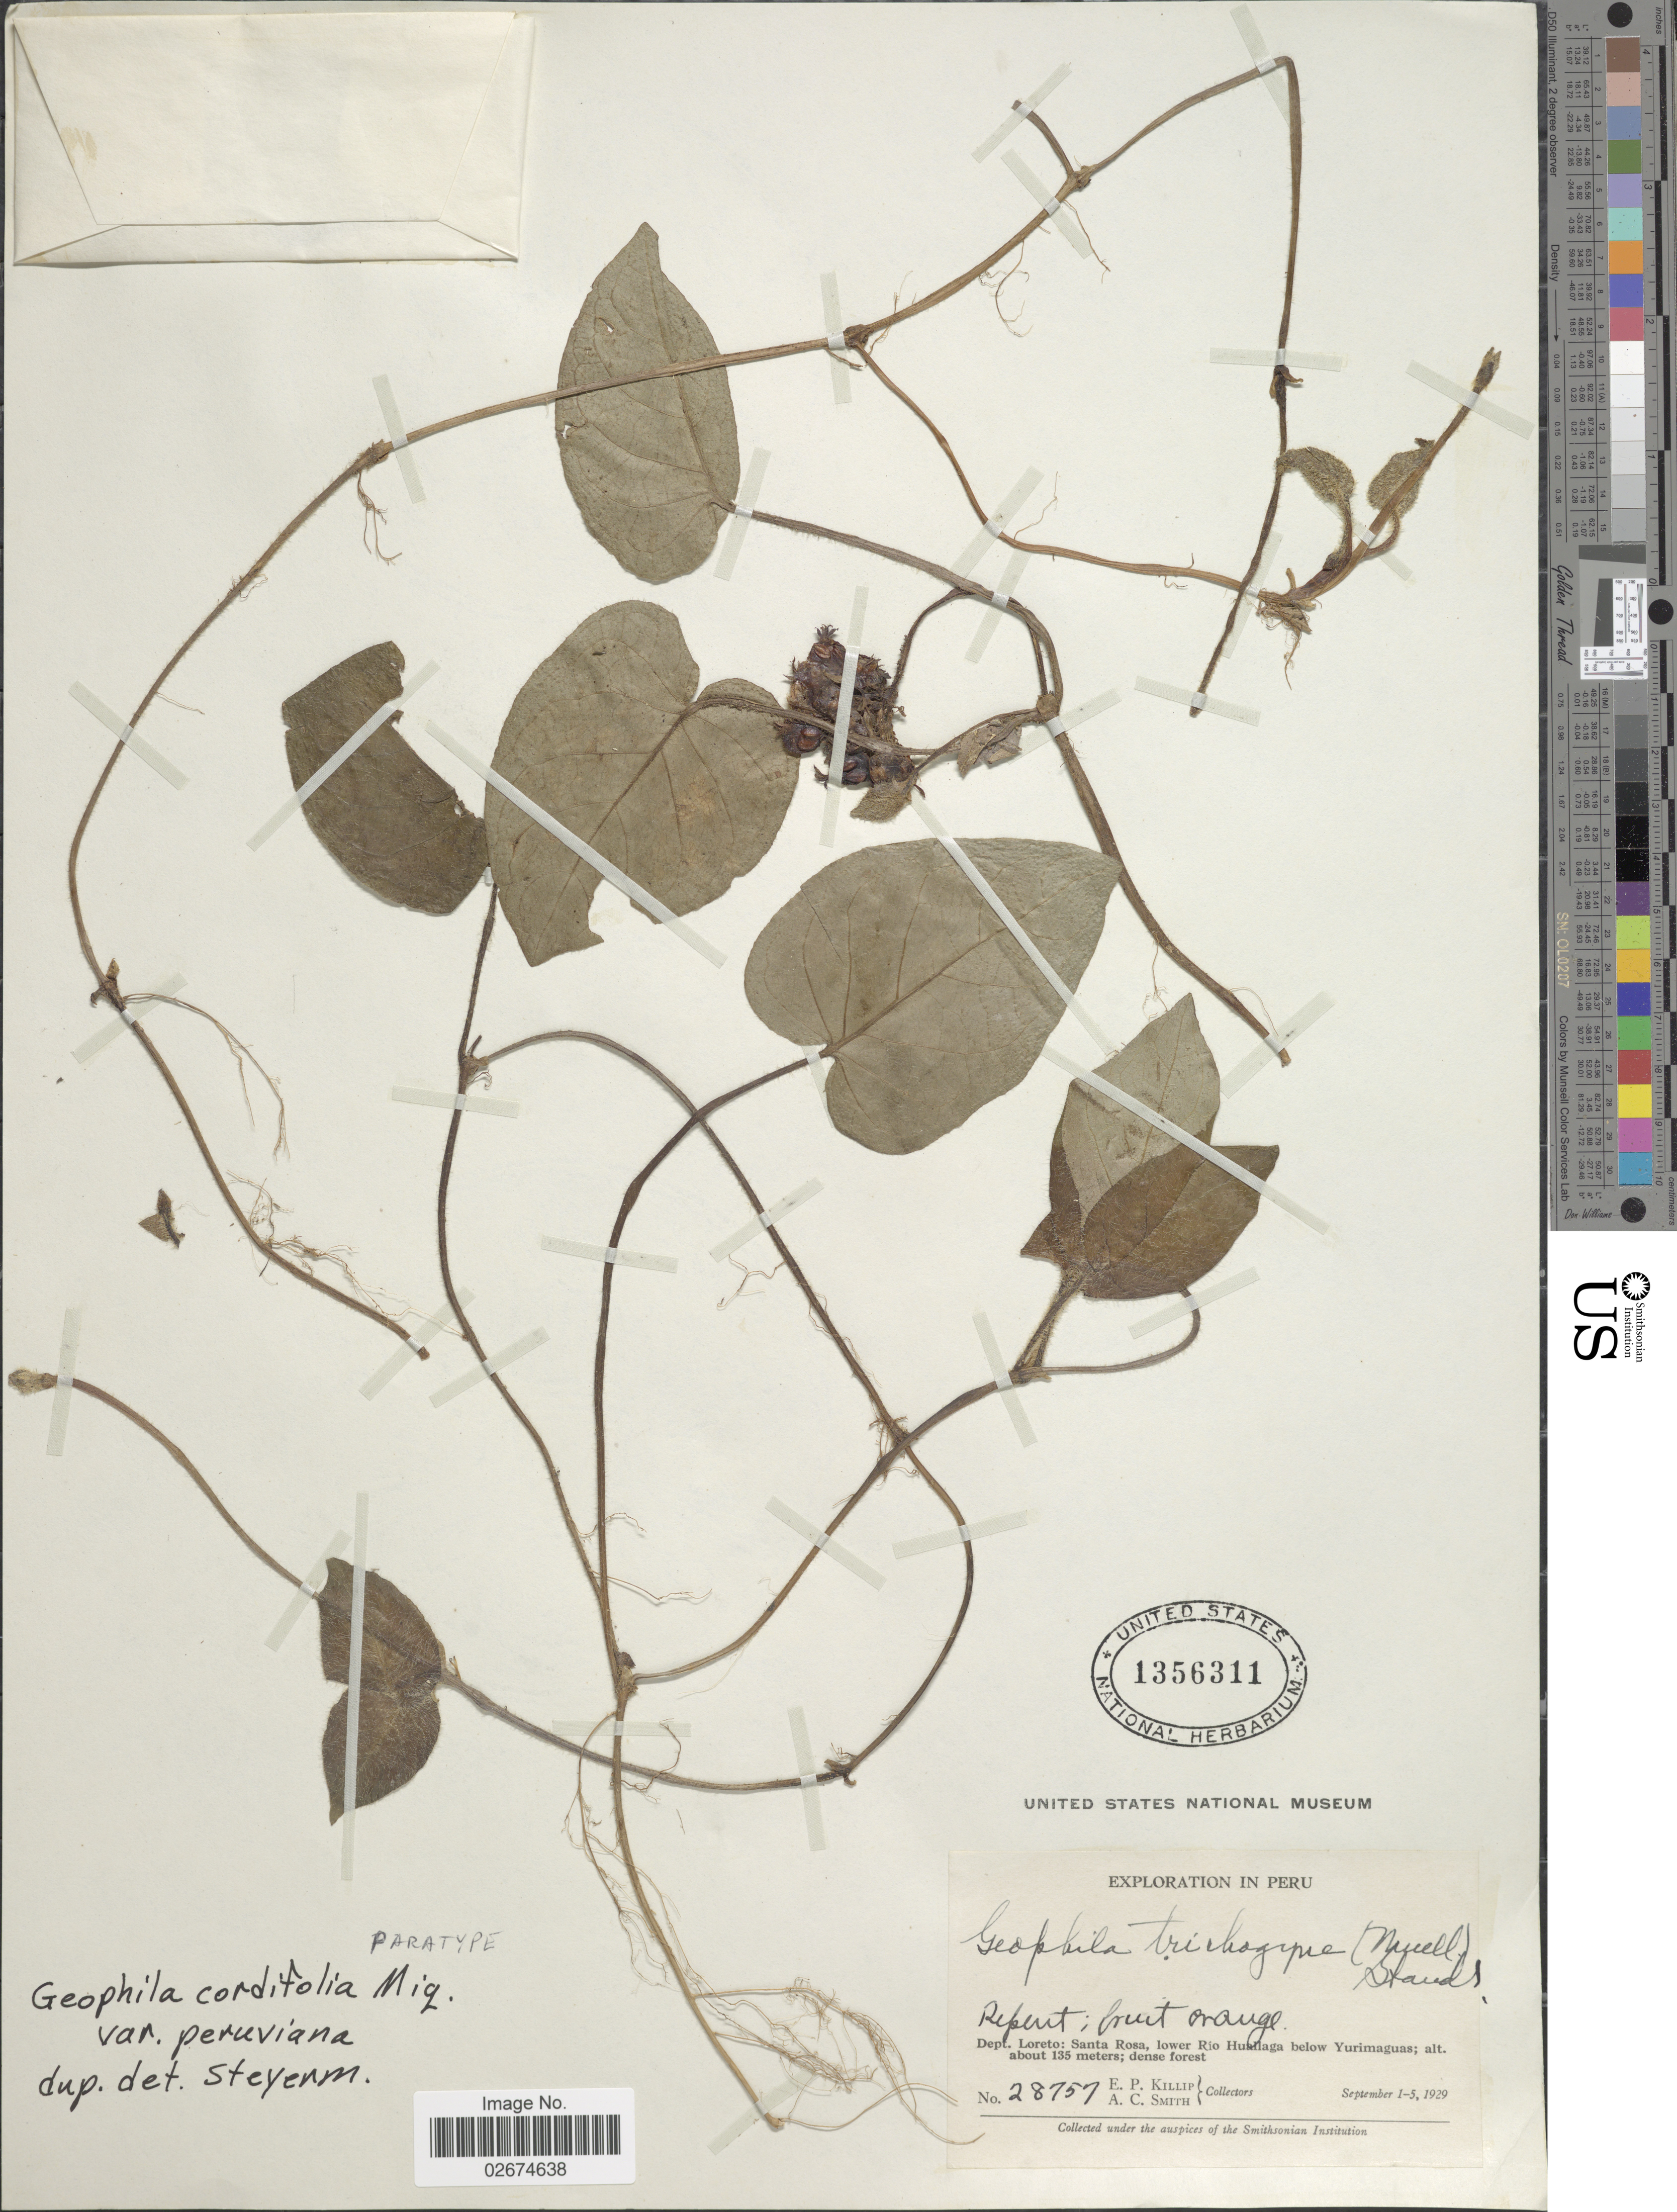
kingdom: Plantae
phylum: Tracheophyta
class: Magnoliopsida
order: Gentianales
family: Rubiaceae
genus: Geophila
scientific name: Geophila cordifolia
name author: Miq.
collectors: E. P. Killip & A. C. Smith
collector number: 28757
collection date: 1929-09-01/1929-09-05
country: Peru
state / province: Loreto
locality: Dept. Loreto: Santa Rosa, lower Rio Huallaga, below Yurimaguas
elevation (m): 135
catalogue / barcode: US 1356311